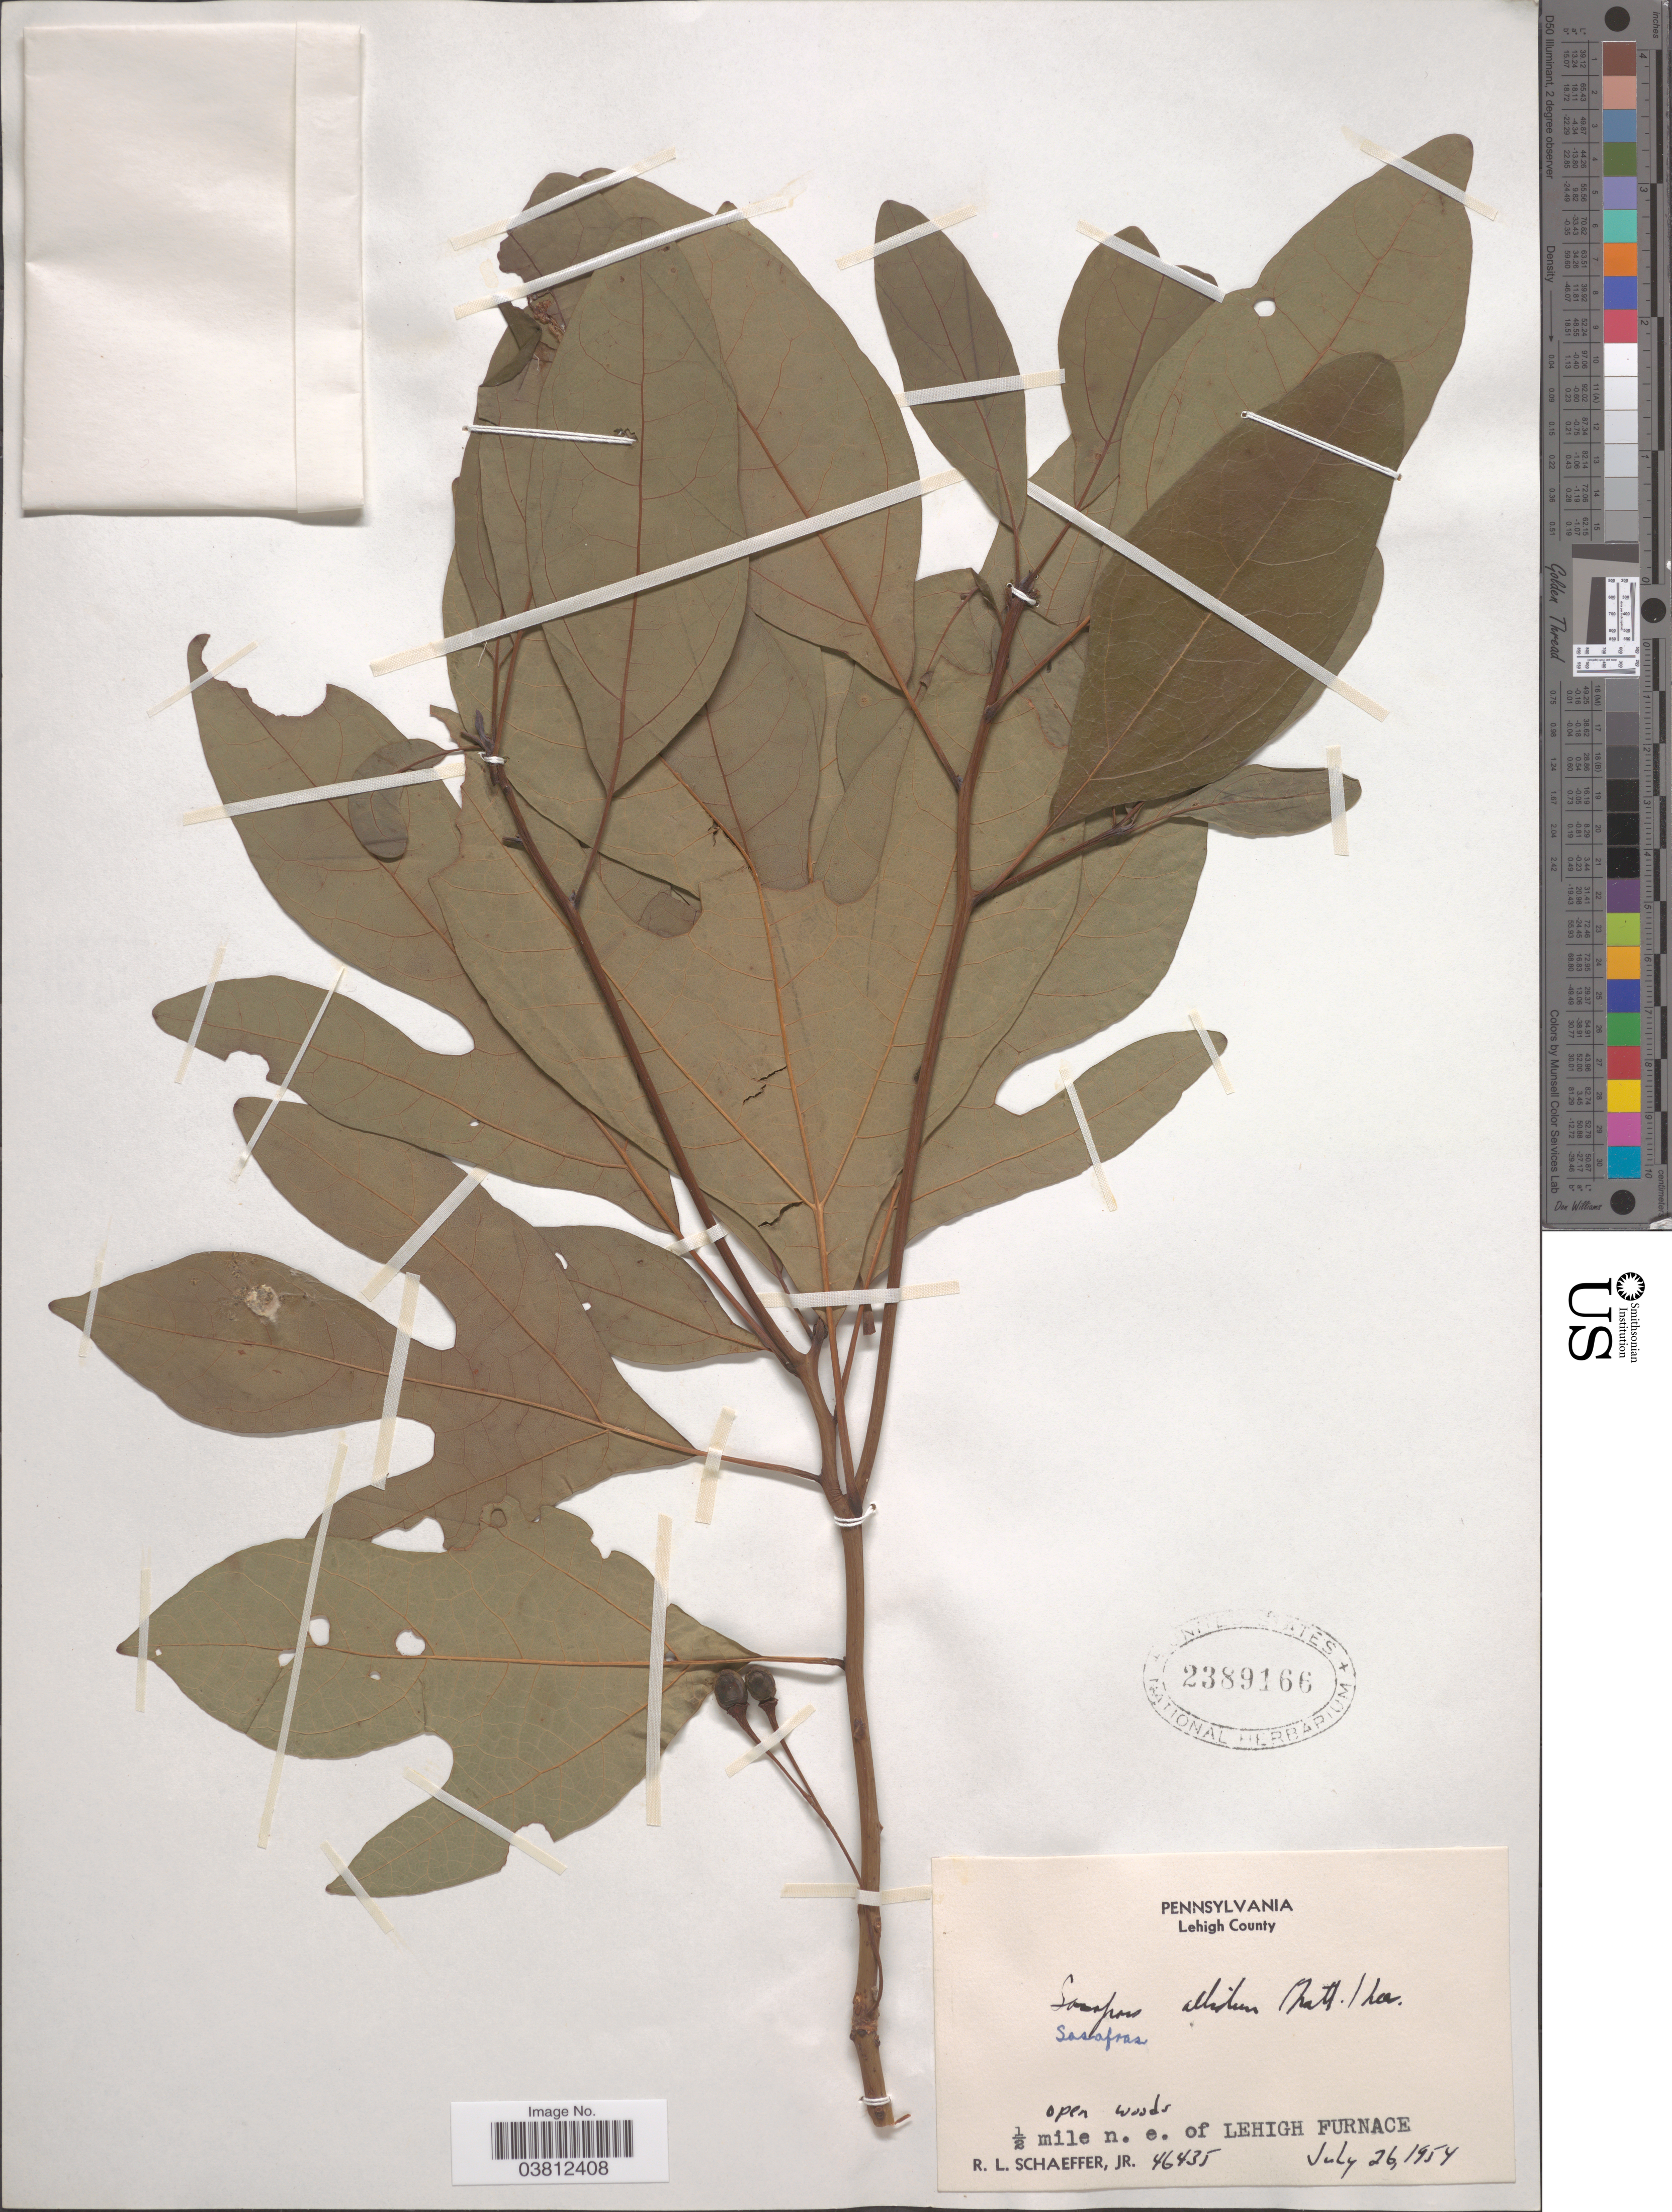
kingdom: Plantae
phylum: Tracheophyta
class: Magnoliopsida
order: Laurales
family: Lauraceae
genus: Sassafras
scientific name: Sassafras albidum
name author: (Nutt.) Nees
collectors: R. L. Schaeffer Jr.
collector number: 46435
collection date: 1954-07-26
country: United States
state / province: Pennsylvania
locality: Lehigh County. ½ mile n. e. of Lehigh Furnace.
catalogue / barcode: US 2389166